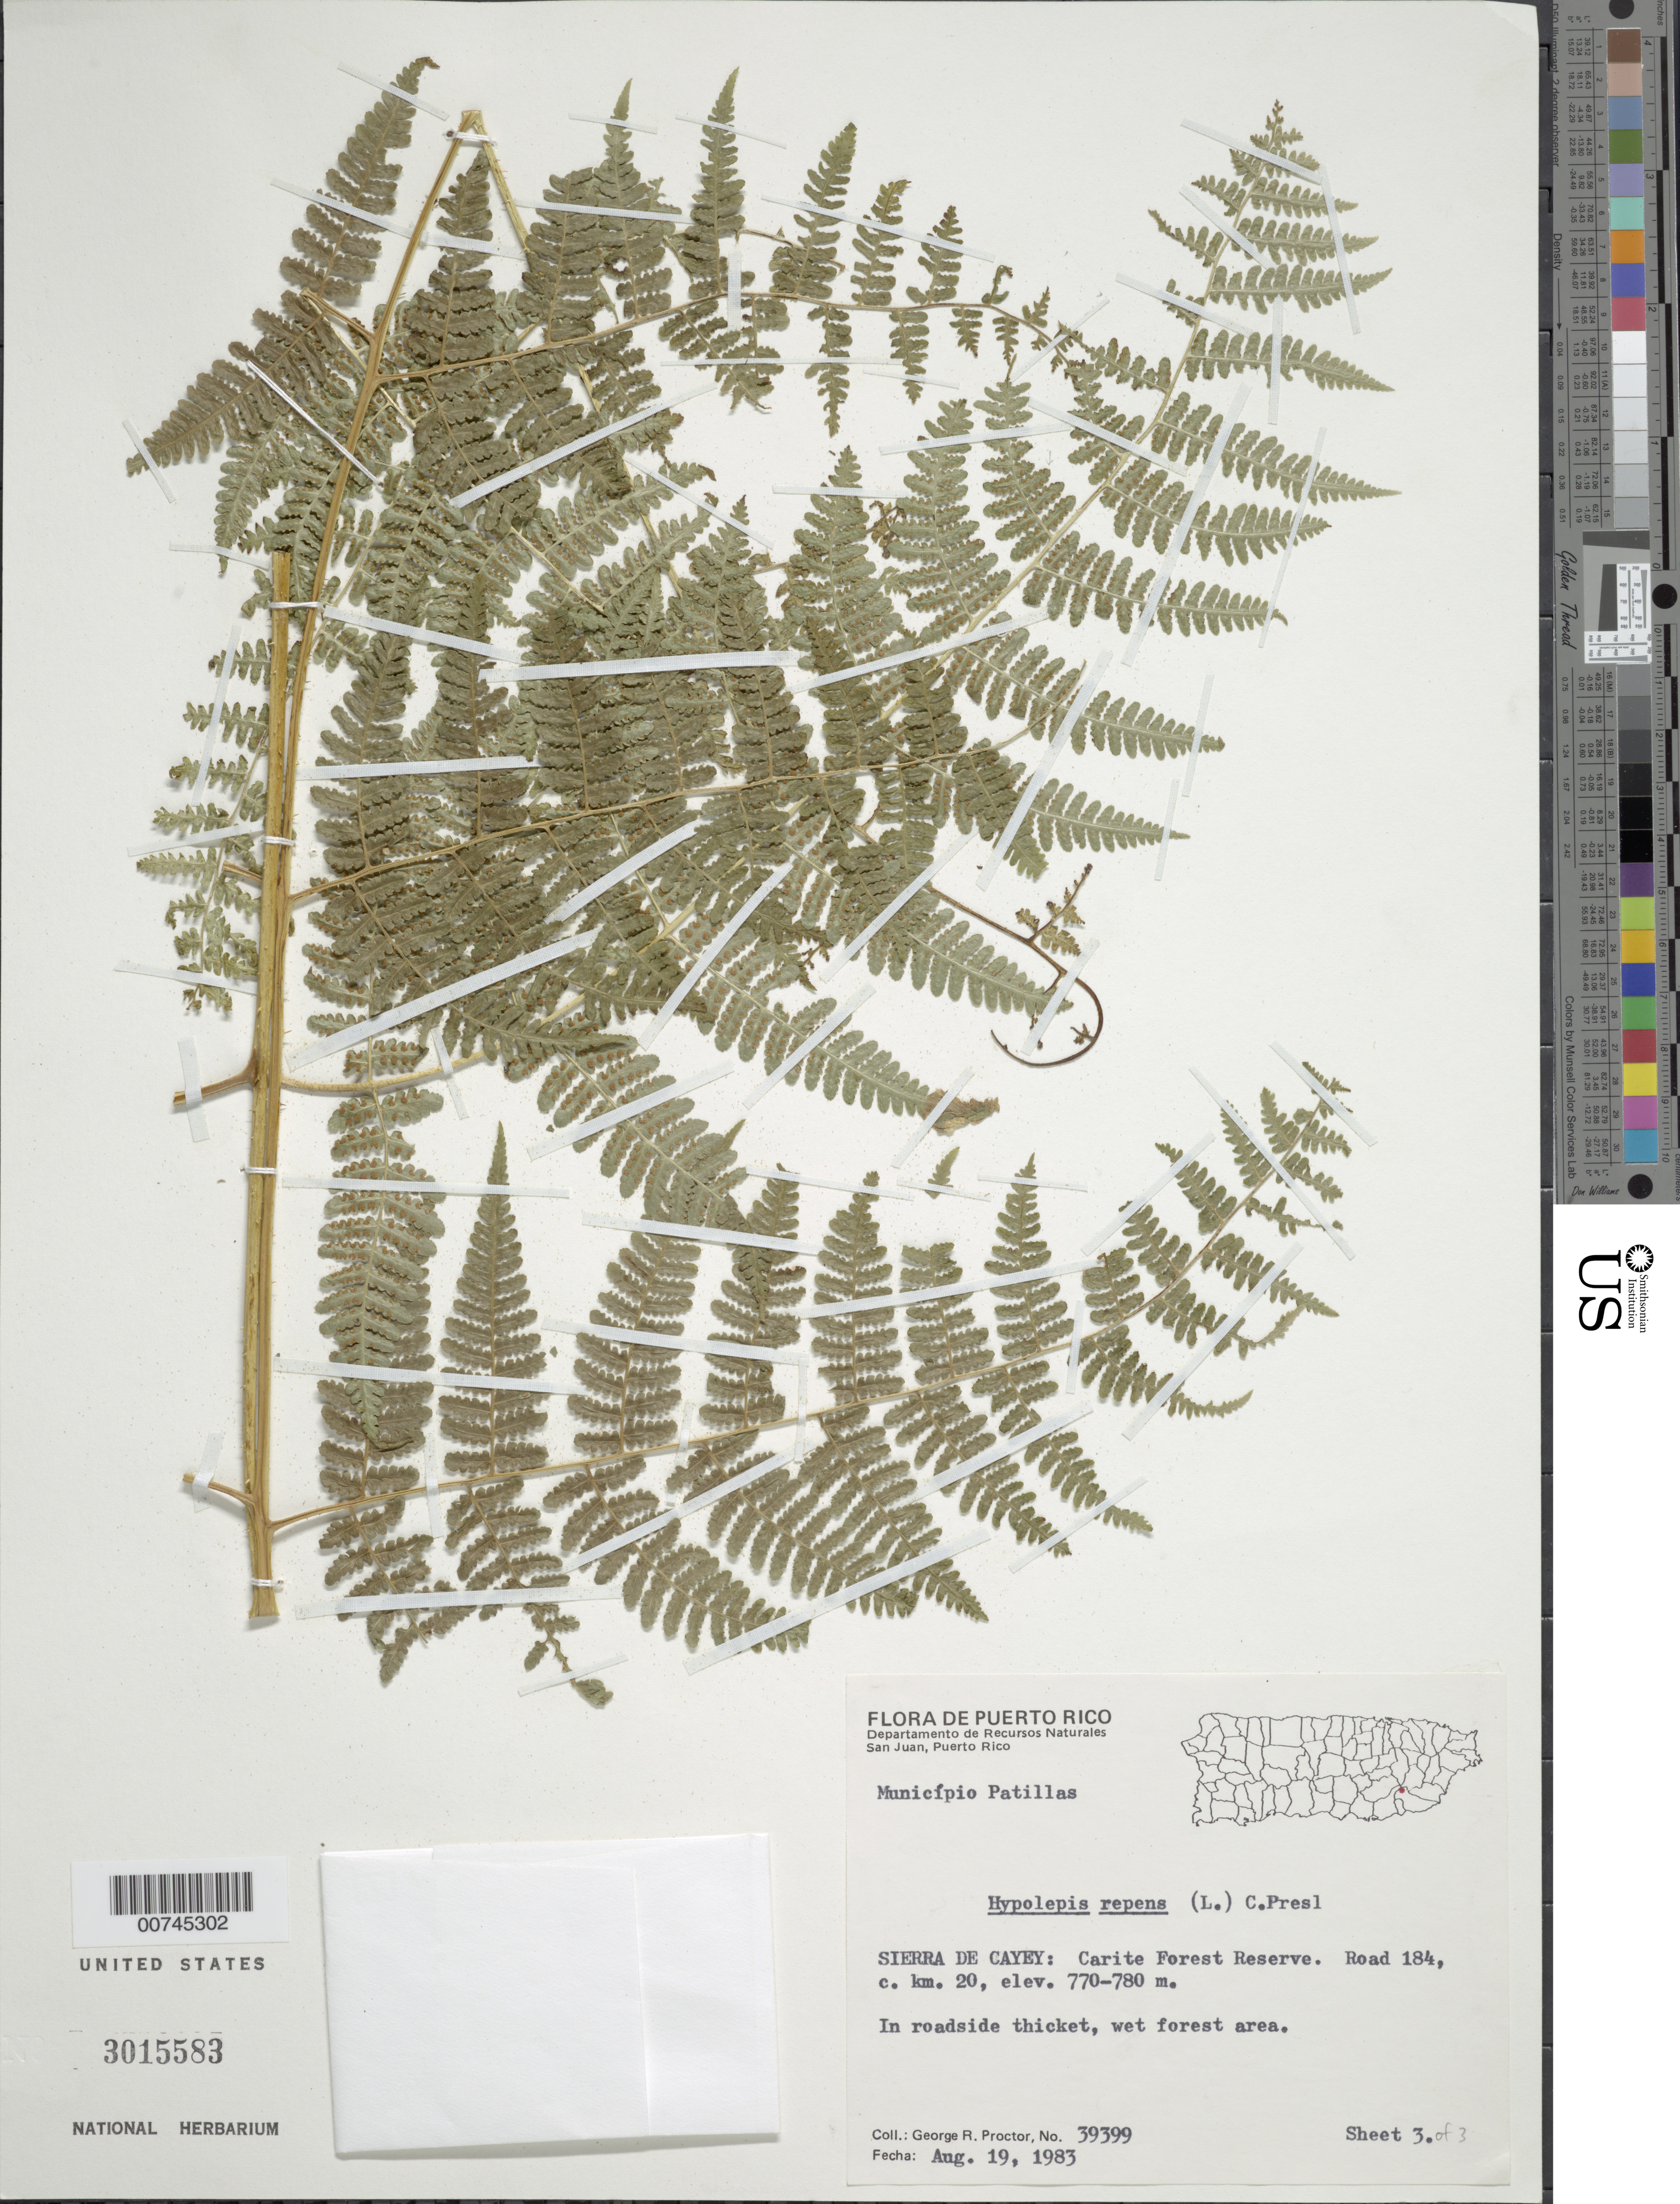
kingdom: Plantae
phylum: Tracheophyta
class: Polypodiopsida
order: Polypodiales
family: Dennstaedtiaceae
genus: Hypolepis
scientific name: Hypolepis repens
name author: (L.) C. Presl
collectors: G. R. Proctor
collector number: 39399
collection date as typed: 19 Aug 1983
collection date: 1983-08-19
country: Puerto Rico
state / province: Río Grande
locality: Sierra de Cayey: Carite Forest Reserve. Road 184, c. km 20. Municipio Patillas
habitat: In roadside thicket, wet forest area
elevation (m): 770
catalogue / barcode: US 3015583